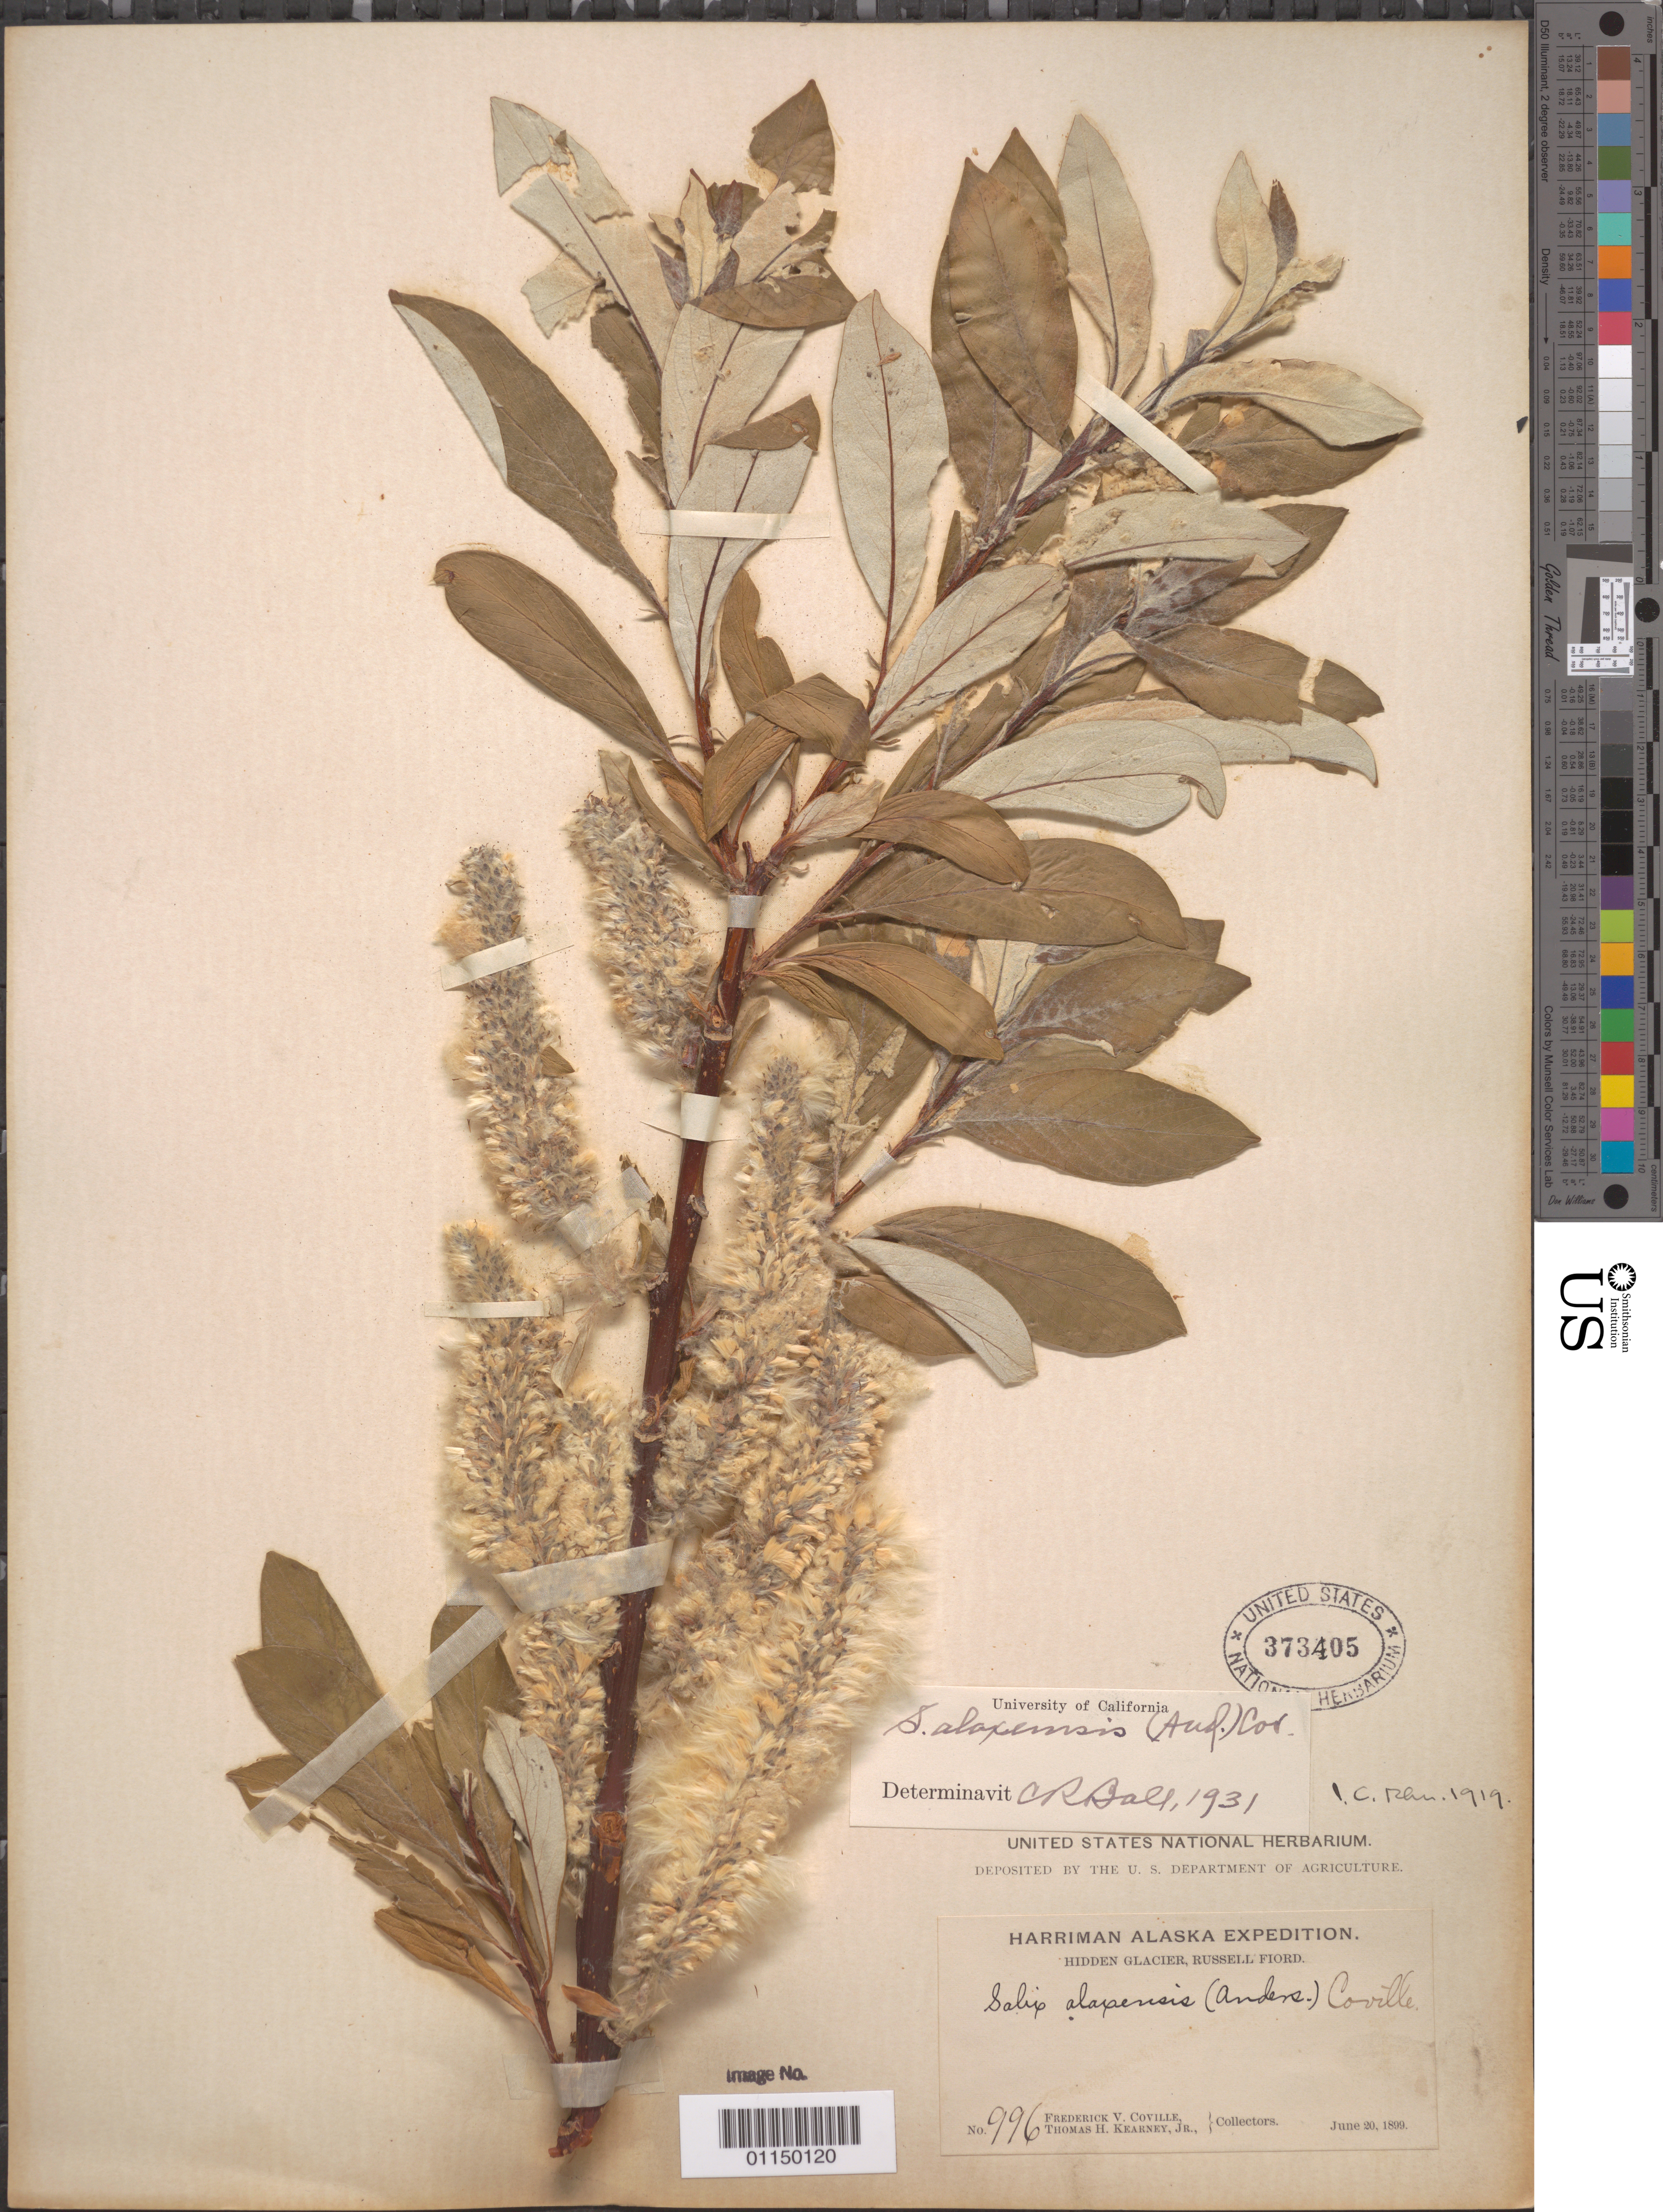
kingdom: Plantae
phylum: Tracheophyta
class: Magnoliopsida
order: Malpighiales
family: Salicaceae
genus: Salix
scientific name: Salix alaxensis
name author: (Andersson) Coville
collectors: F. V. Coville & T. H. Kearney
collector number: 996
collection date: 1899-06-20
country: United States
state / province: Alaska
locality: Hidden Glacier, Russell Fiord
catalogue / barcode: US 373405